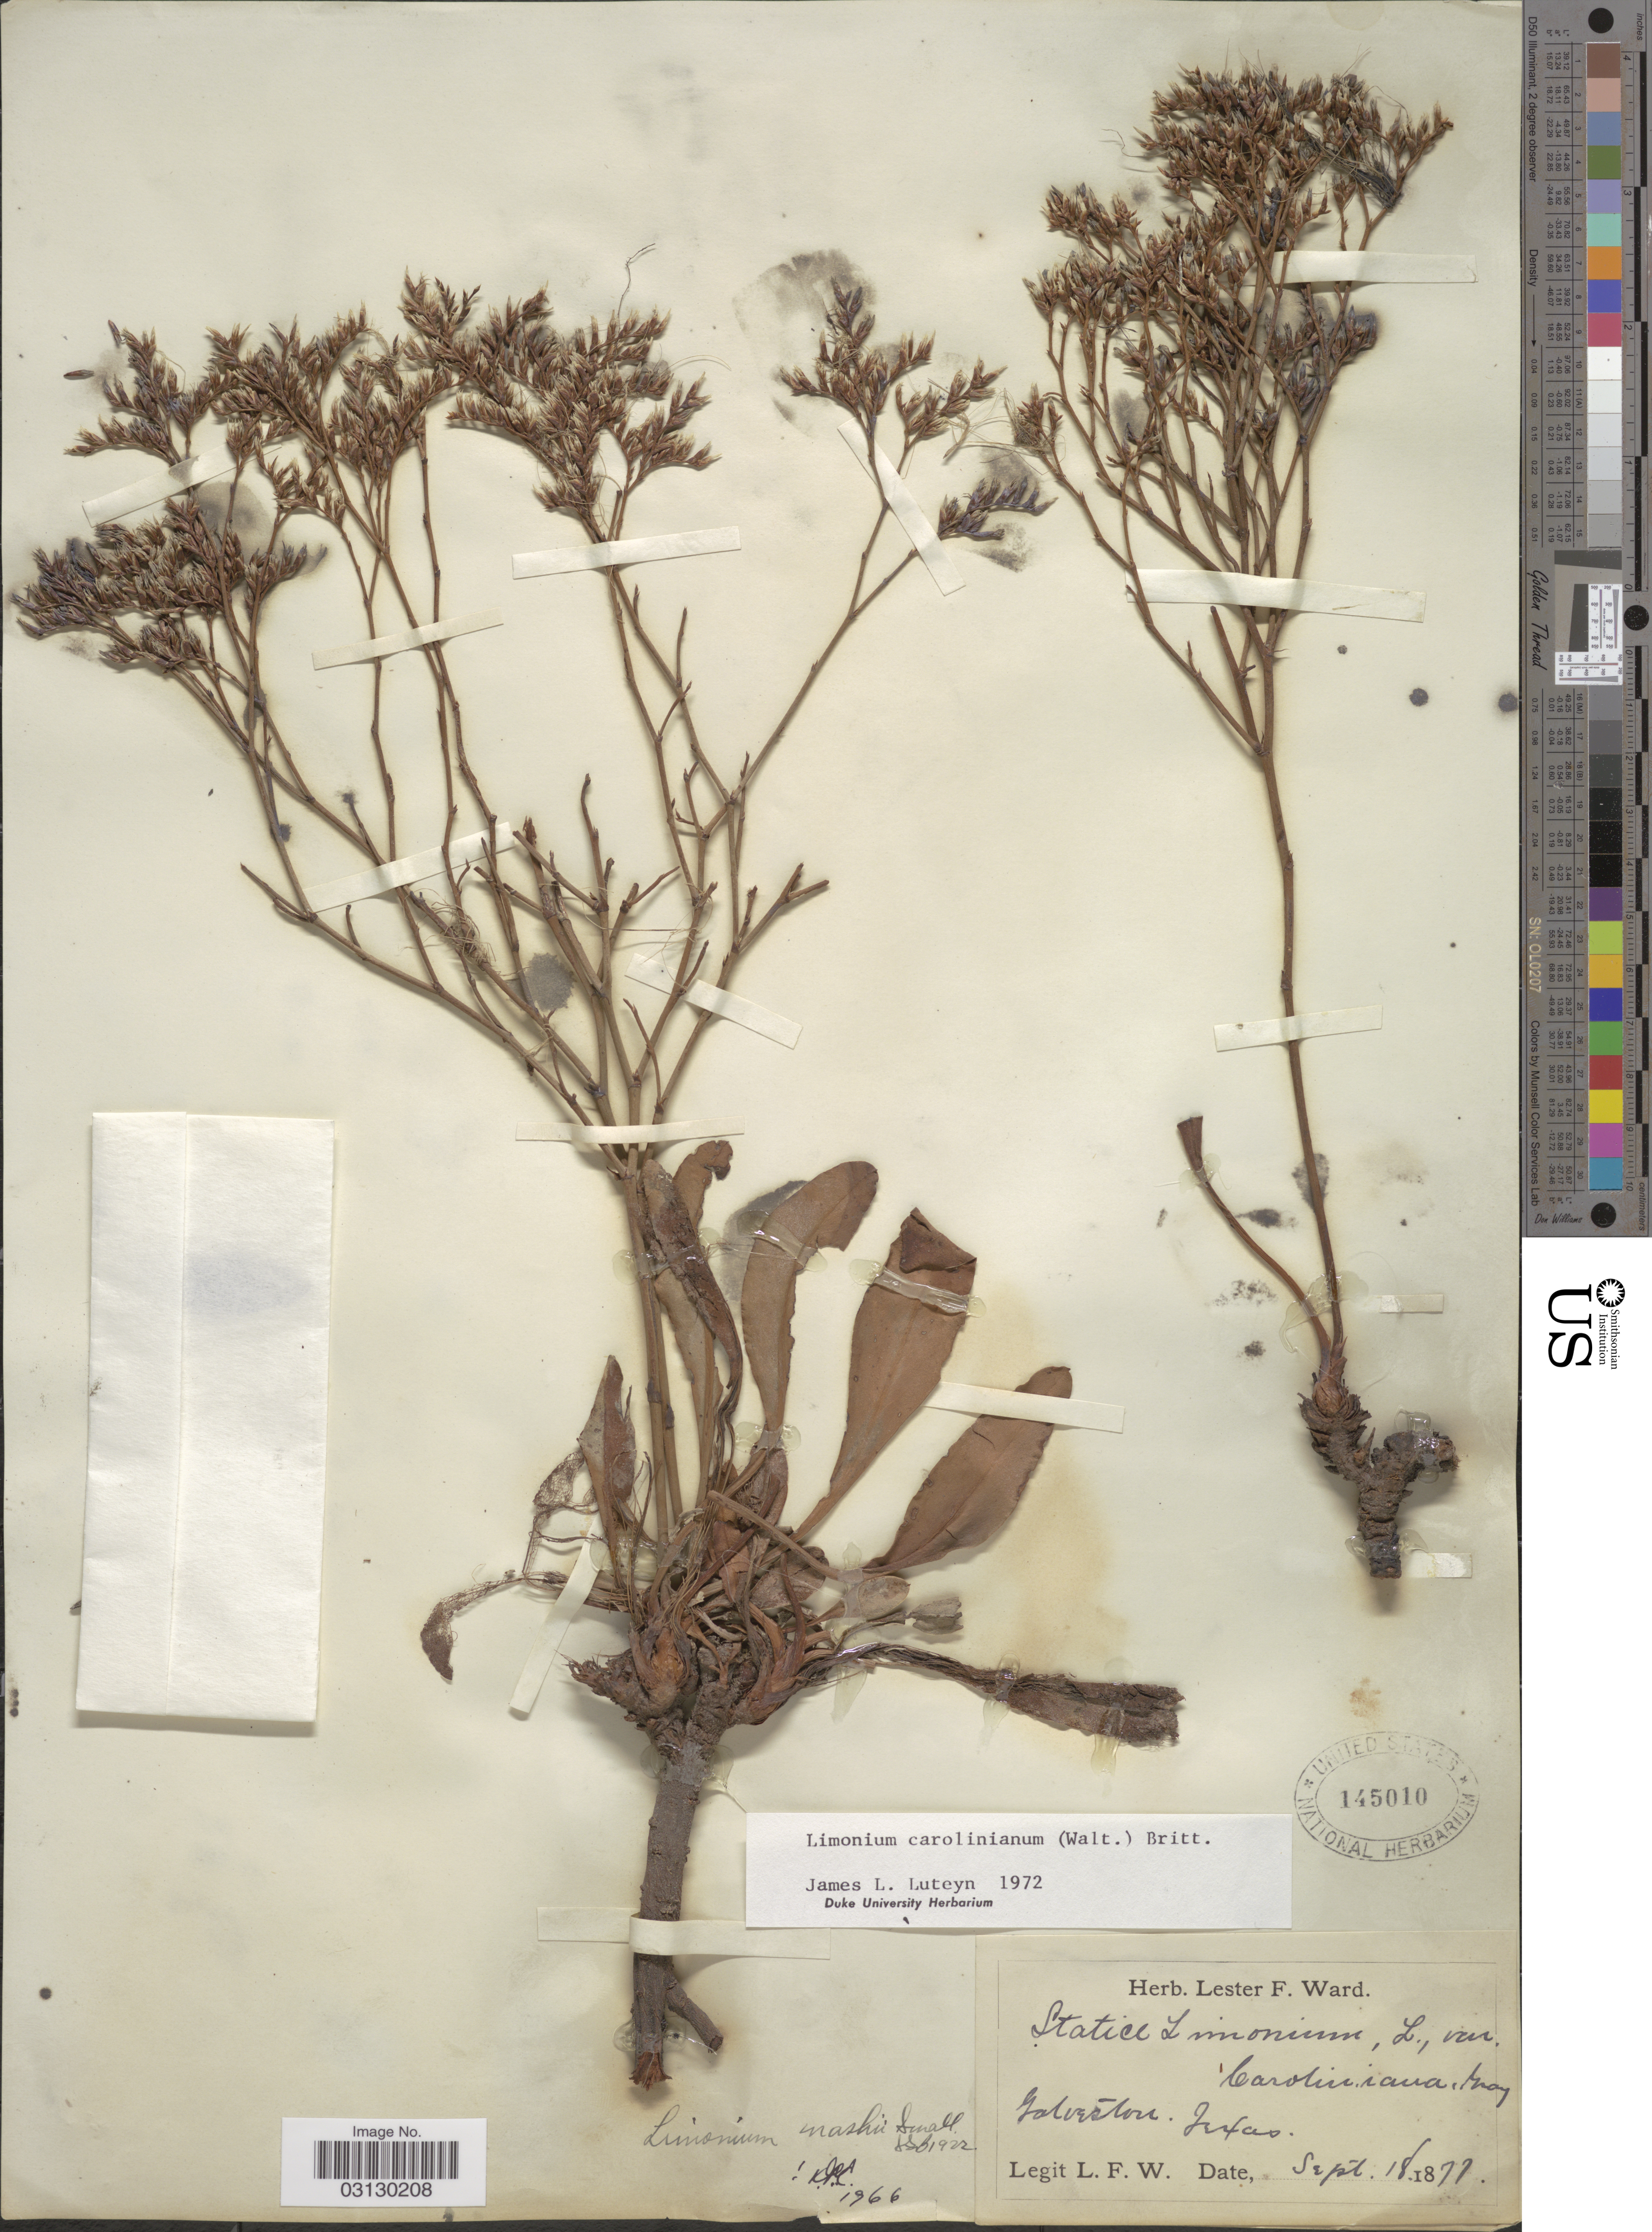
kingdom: Plantae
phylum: Tracheophyta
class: Magnoliopsida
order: Caryophyllales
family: Plumbaginaceae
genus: Limonium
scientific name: Limonium carolinianum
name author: (Walter) Britton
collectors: L. F. Ward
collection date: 1877-09-18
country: United States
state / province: Texas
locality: Galveston.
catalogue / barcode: US 145010